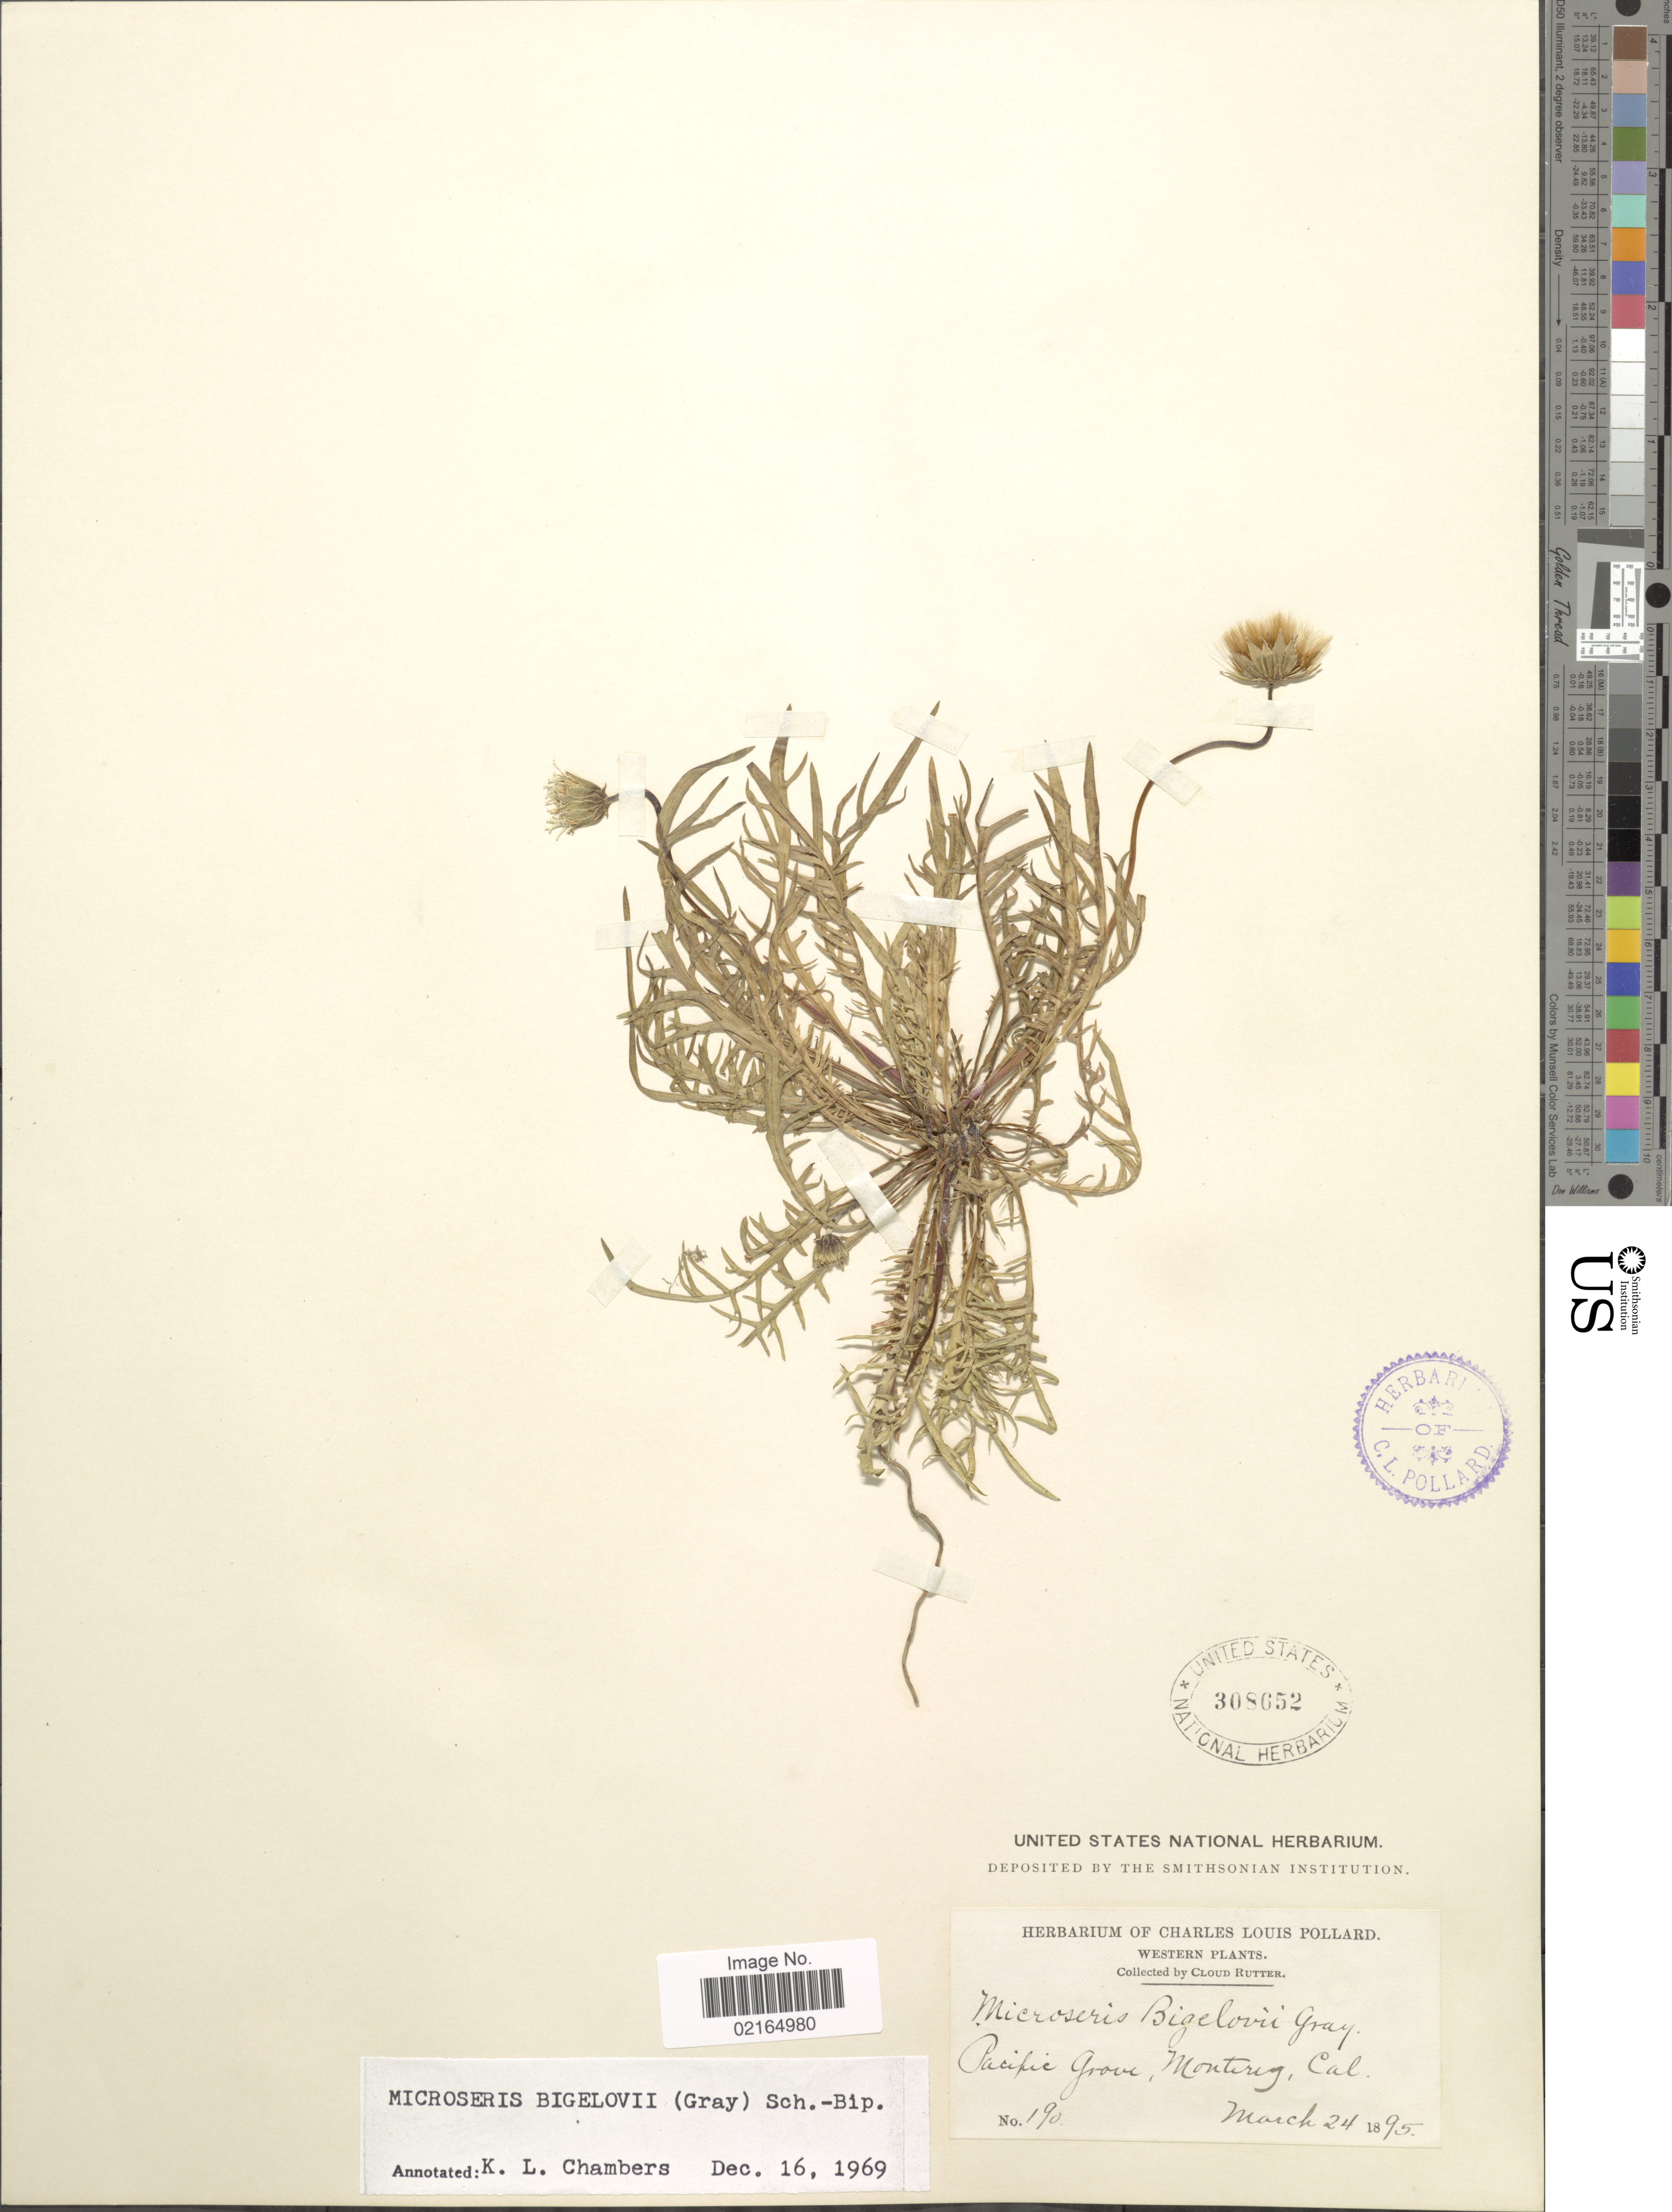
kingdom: Plantae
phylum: Tracheophyta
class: Magnoliopsida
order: Asterales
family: Asteraceae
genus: Microseris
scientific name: Microseris bigelovii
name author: (A. Gray) Sch. Bip.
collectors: C. Rutter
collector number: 190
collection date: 1895-03-24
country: United States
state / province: California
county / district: Monterey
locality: Charles Louis Pollard, Western Plants, Pacific Grove, Monterey.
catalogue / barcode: US 308652